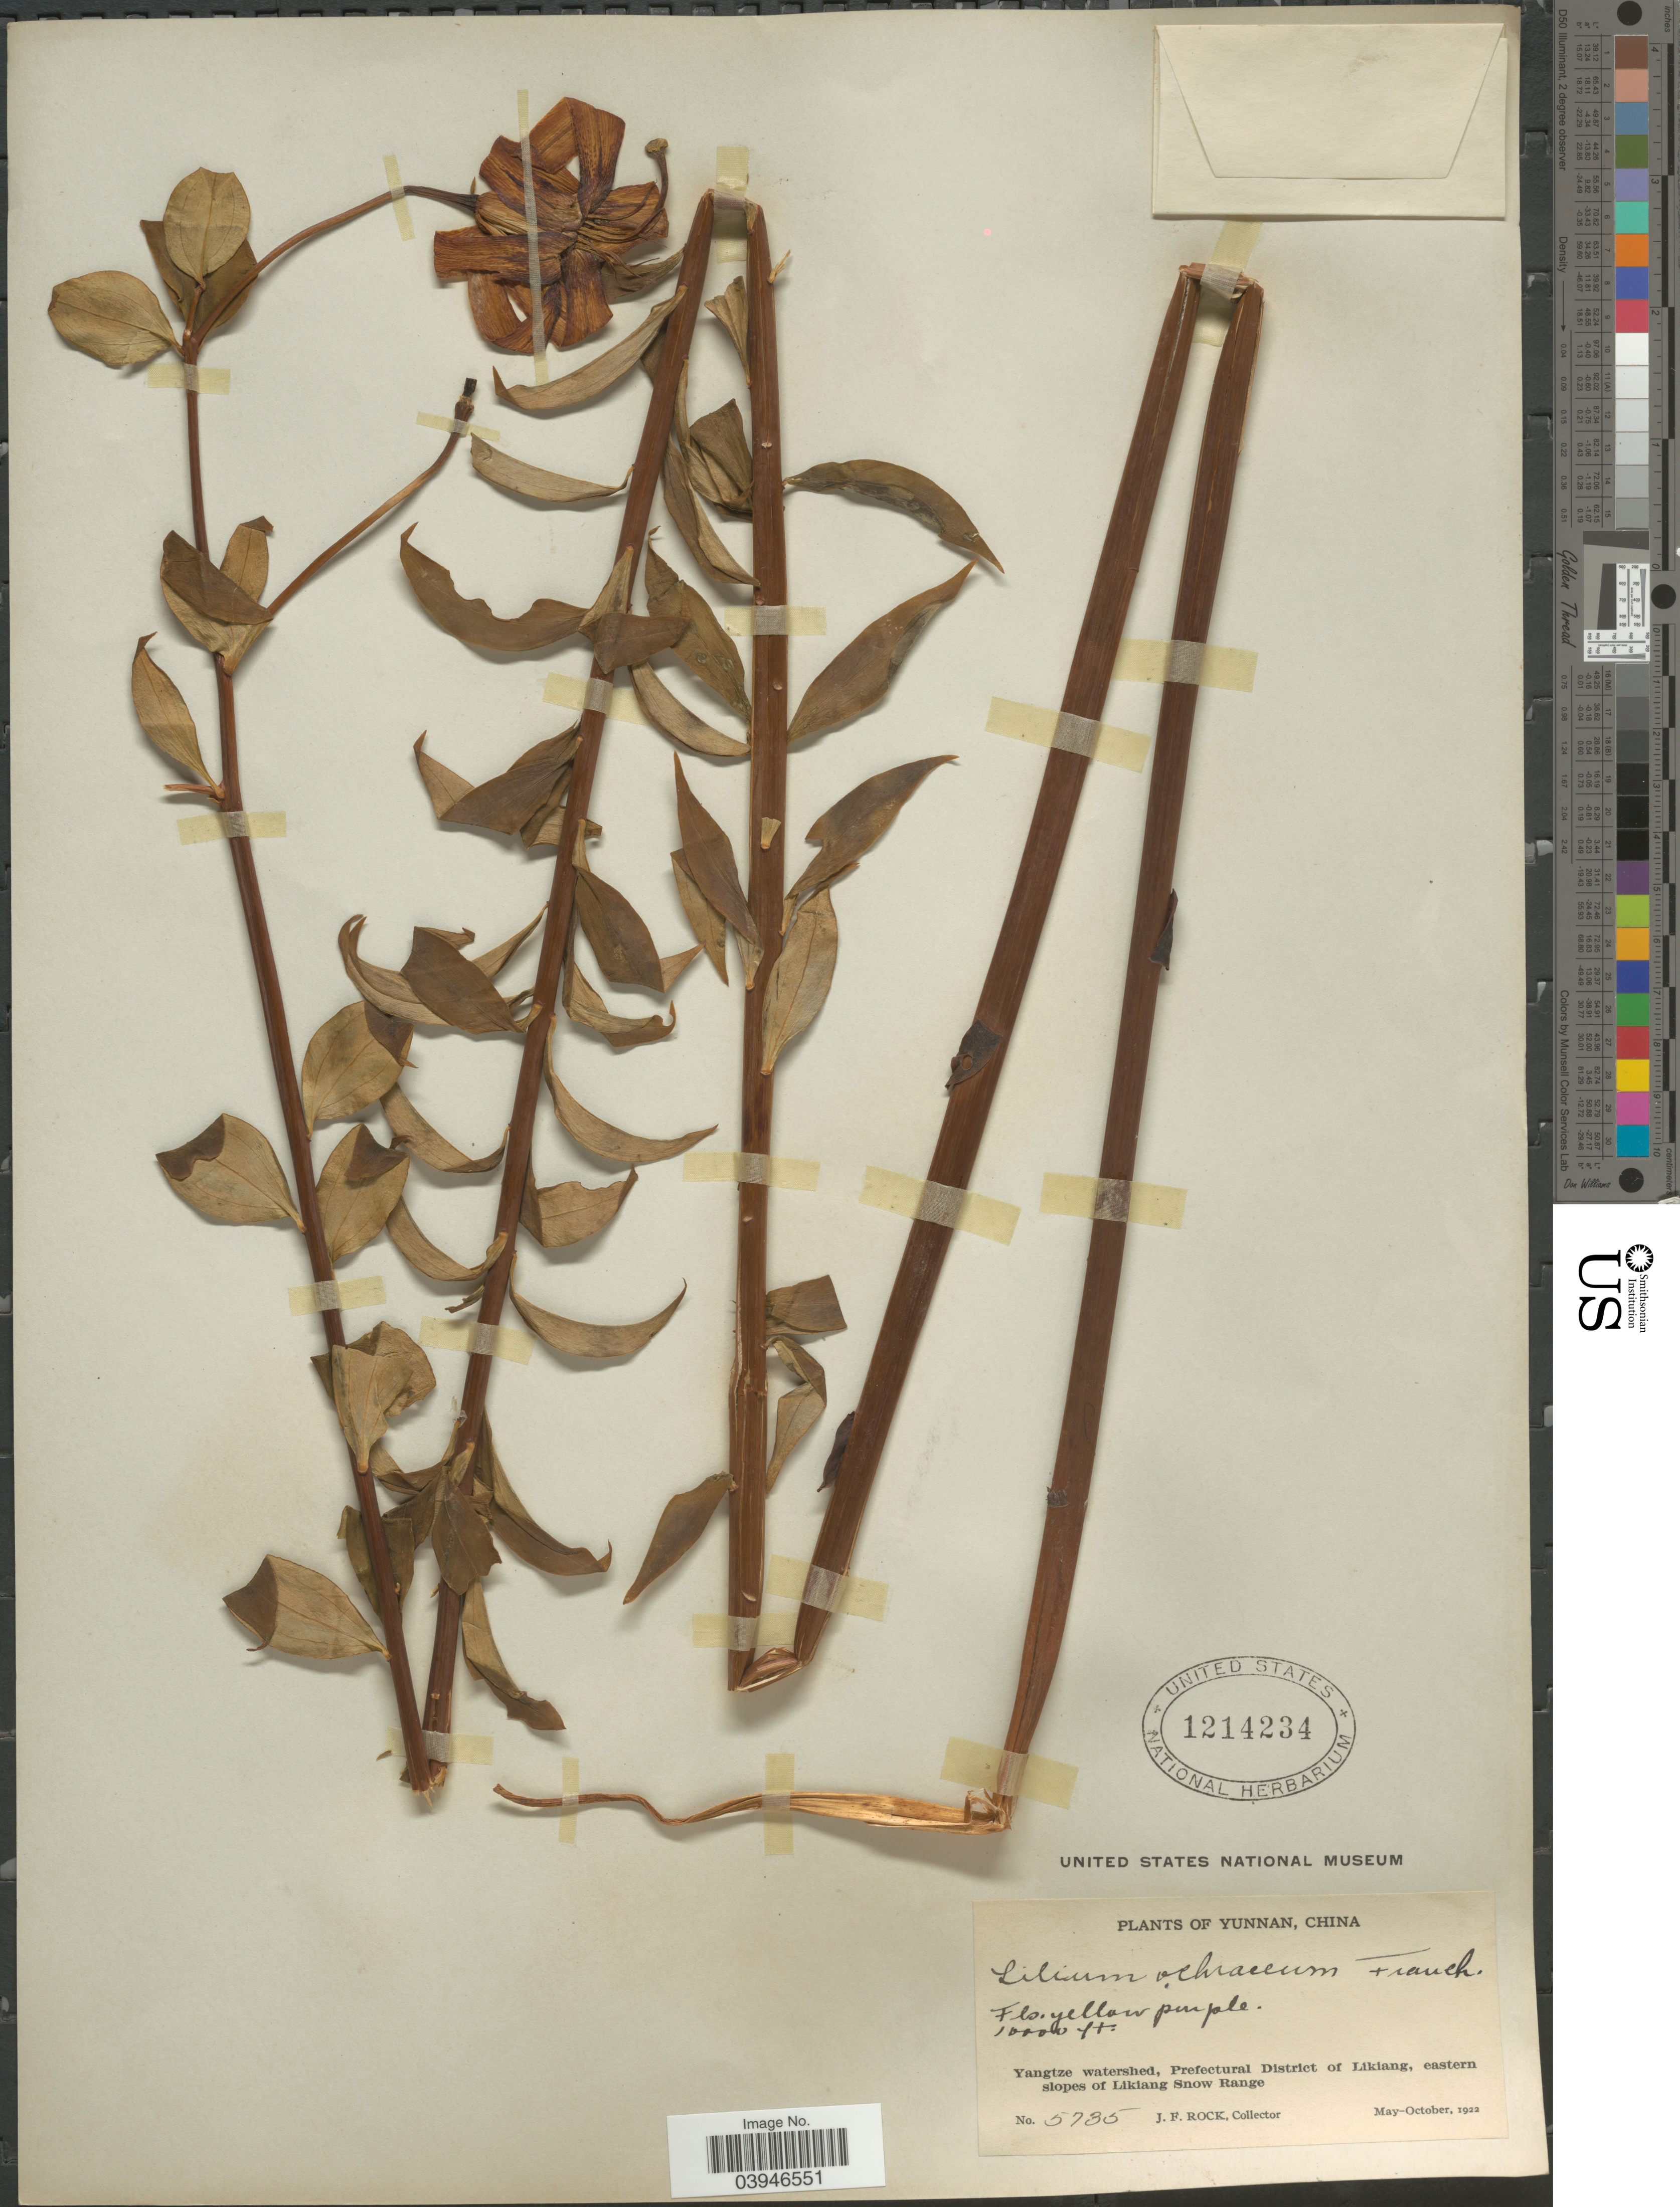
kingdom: Plantae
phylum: Tracheophyta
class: Liliopsida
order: Liliales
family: Liliaceae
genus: Lilium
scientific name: Lilium ochraceum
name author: Franch.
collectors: J. Rock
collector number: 5735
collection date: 1922-05/1922-10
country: China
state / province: Yunnan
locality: Yangtze watershed, Prefectural District of Likiang, eastern slopes of Likiang Snow Range.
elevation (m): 3048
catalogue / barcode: US 1214234